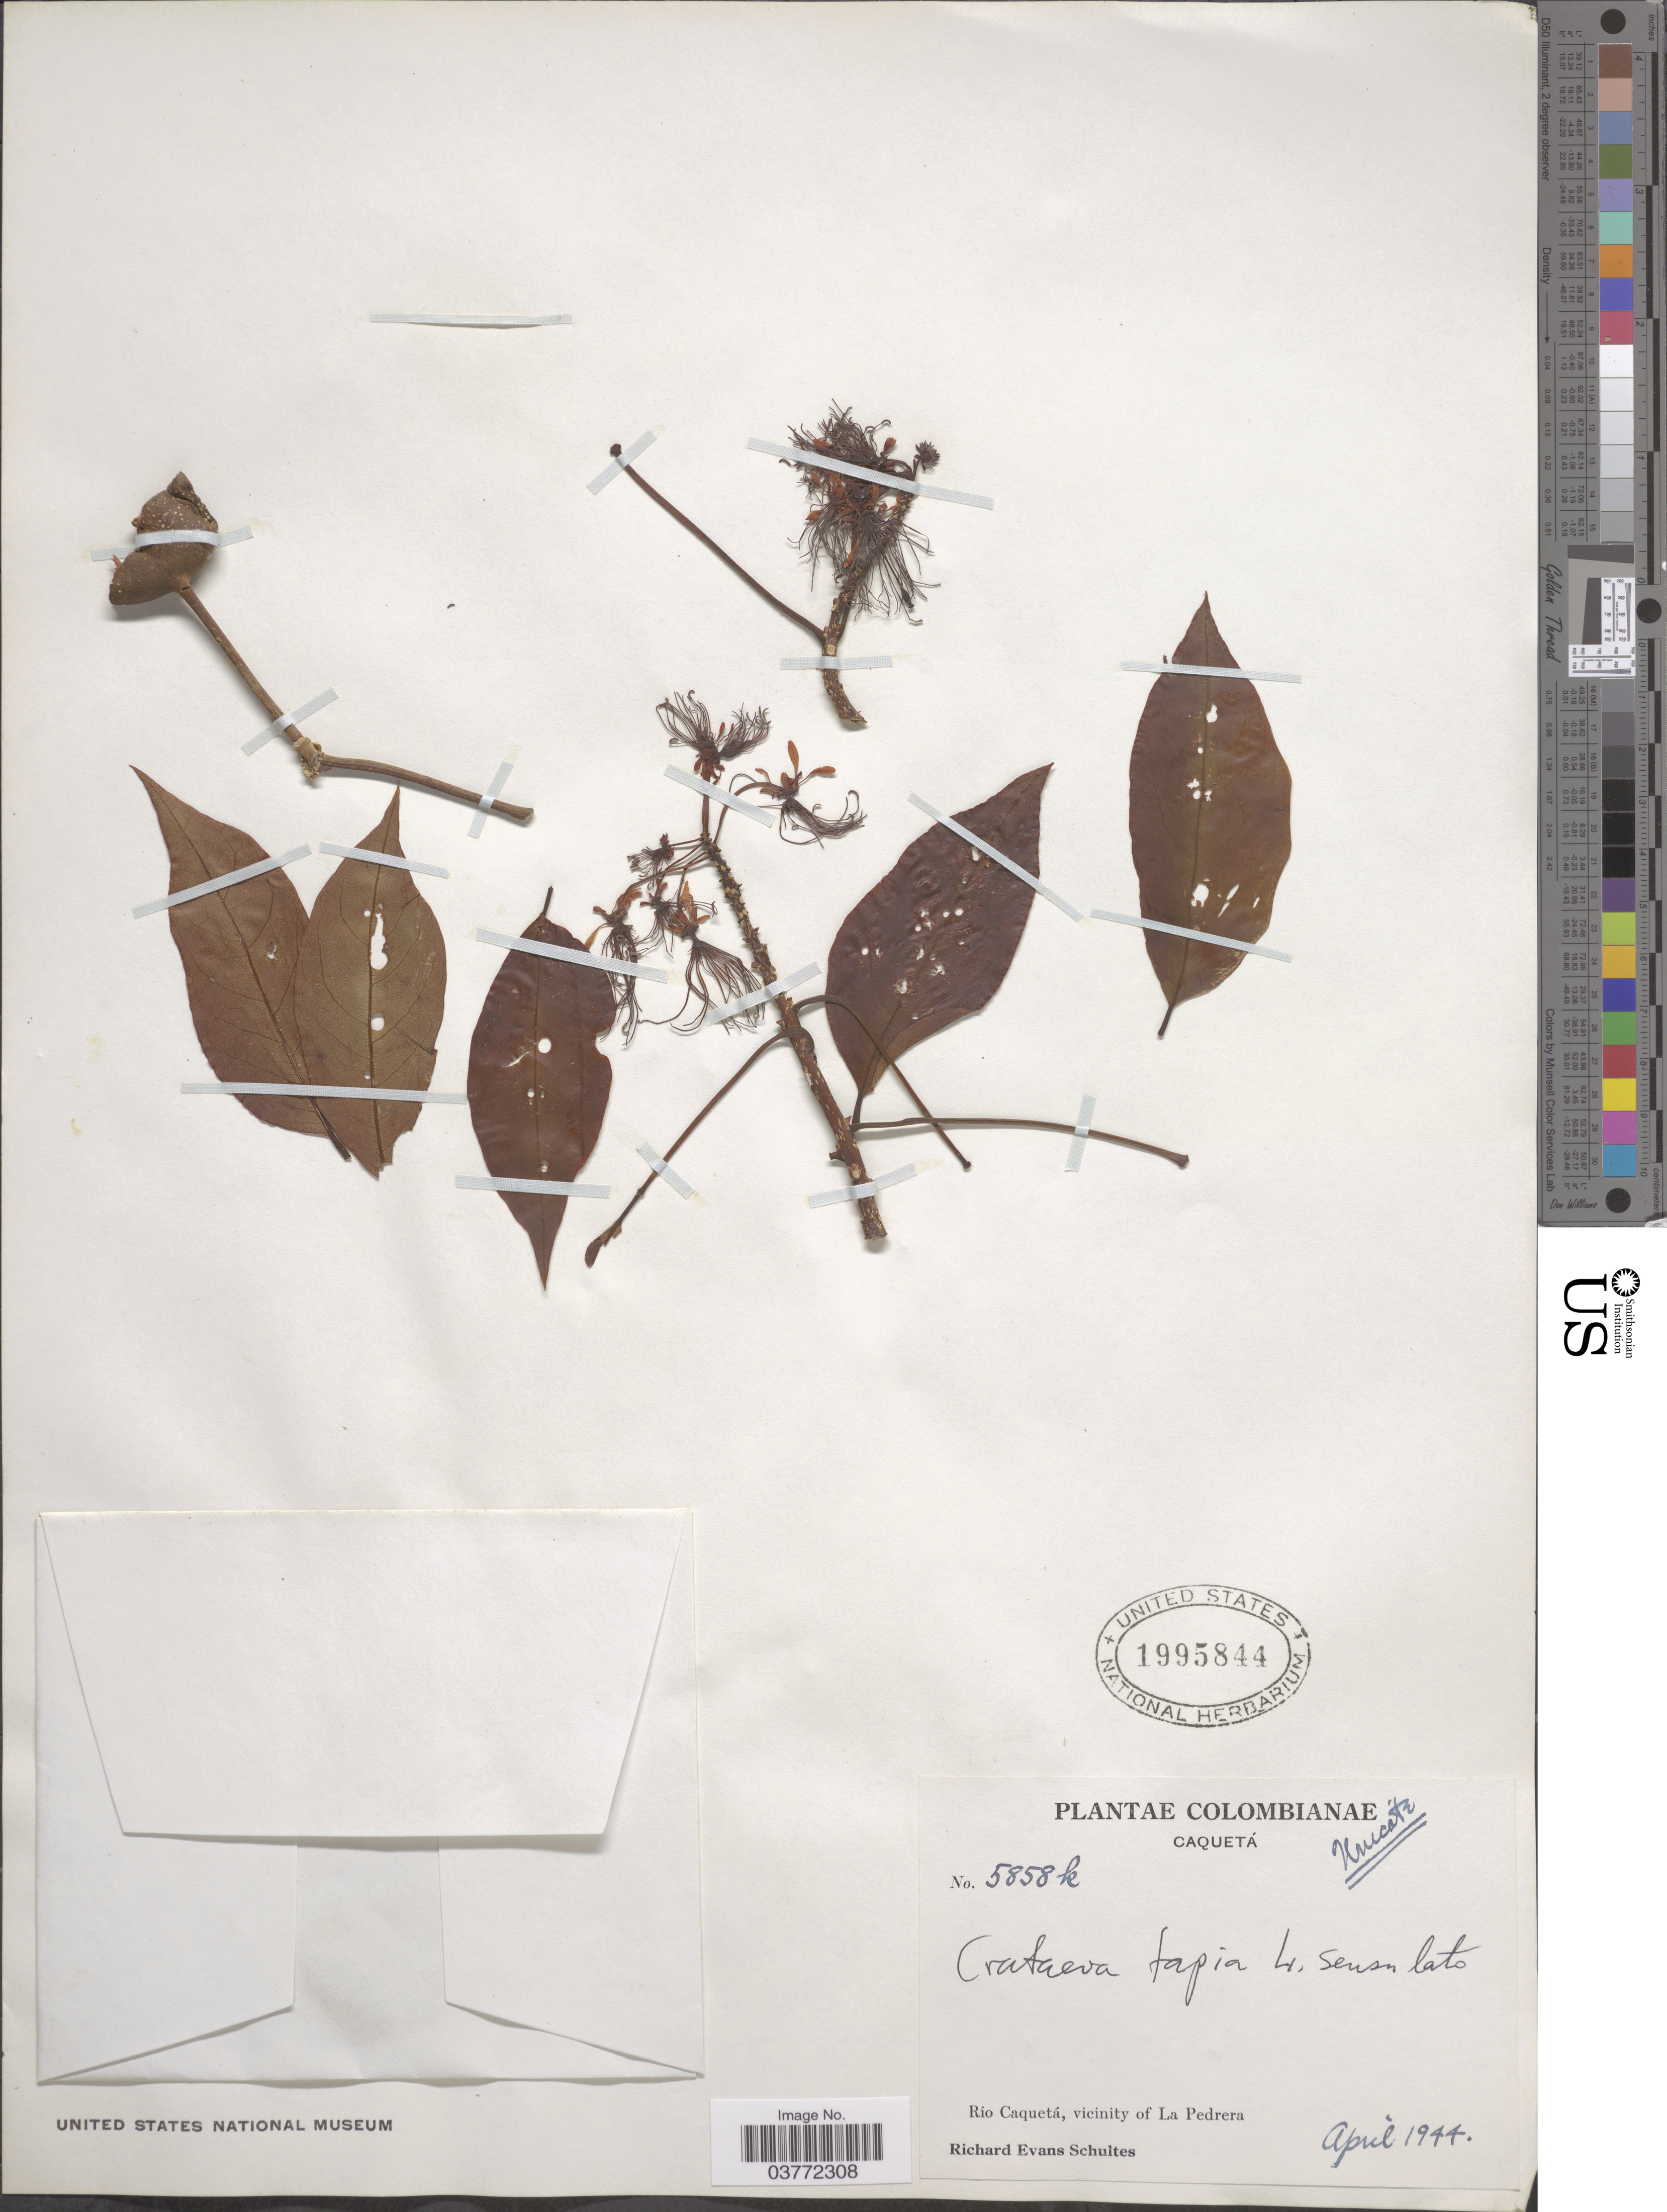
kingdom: Plantae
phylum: Tracheophyta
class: Magnoliopsida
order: Brassicales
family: Capparaceae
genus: Crateva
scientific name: Crateva tapia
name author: L.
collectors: R. E. Schultes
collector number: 5858k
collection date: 1944-04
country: Colombia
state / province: Caquetá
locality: Río Caquetá, vicinity of La Pedrera.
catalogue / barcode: US 1995844